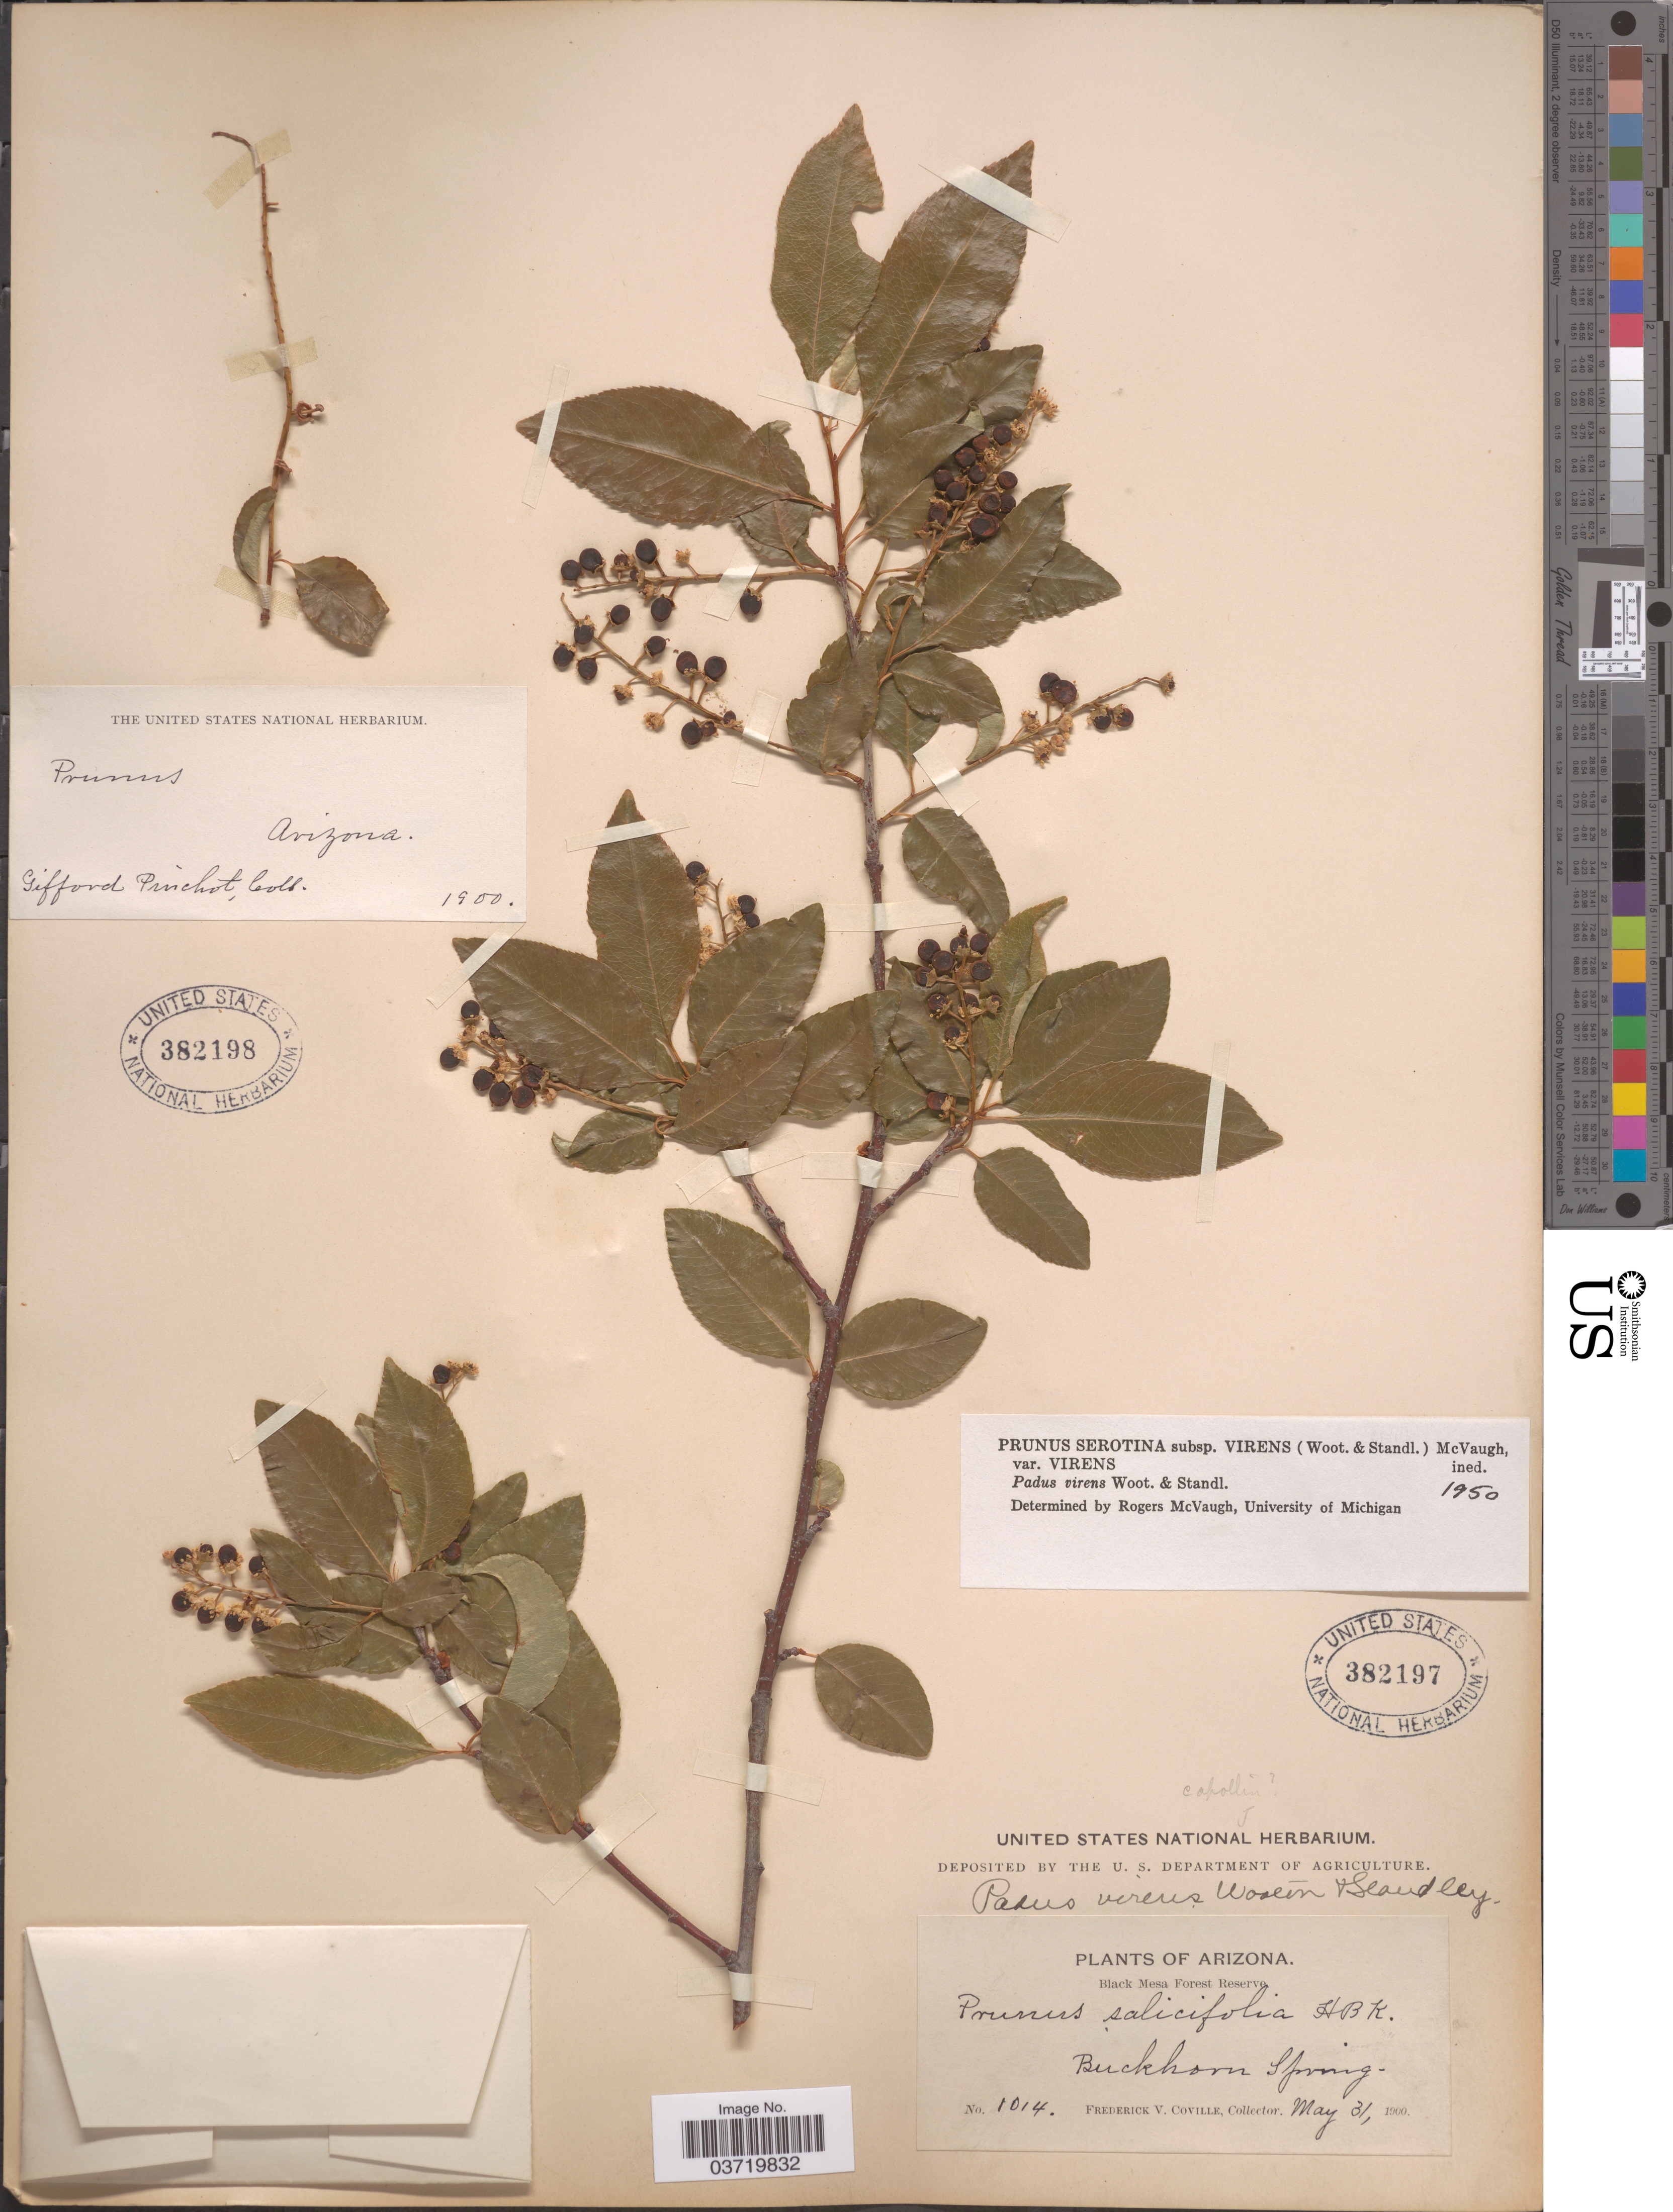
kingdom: Plantae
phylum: Tracheophyta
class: Magnoliopsida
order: Rosales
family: Rosaceae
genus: Prunus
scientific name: Prunus serotina var. rufula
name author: (Wooton & Standl.) McVaugh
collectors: F. V. Coville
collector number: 1014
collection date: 1900-05-31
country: United States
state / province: Arizona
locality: Black Mesa Forest Reserve. Buckhorn Spring.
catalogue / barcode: US 382197-2